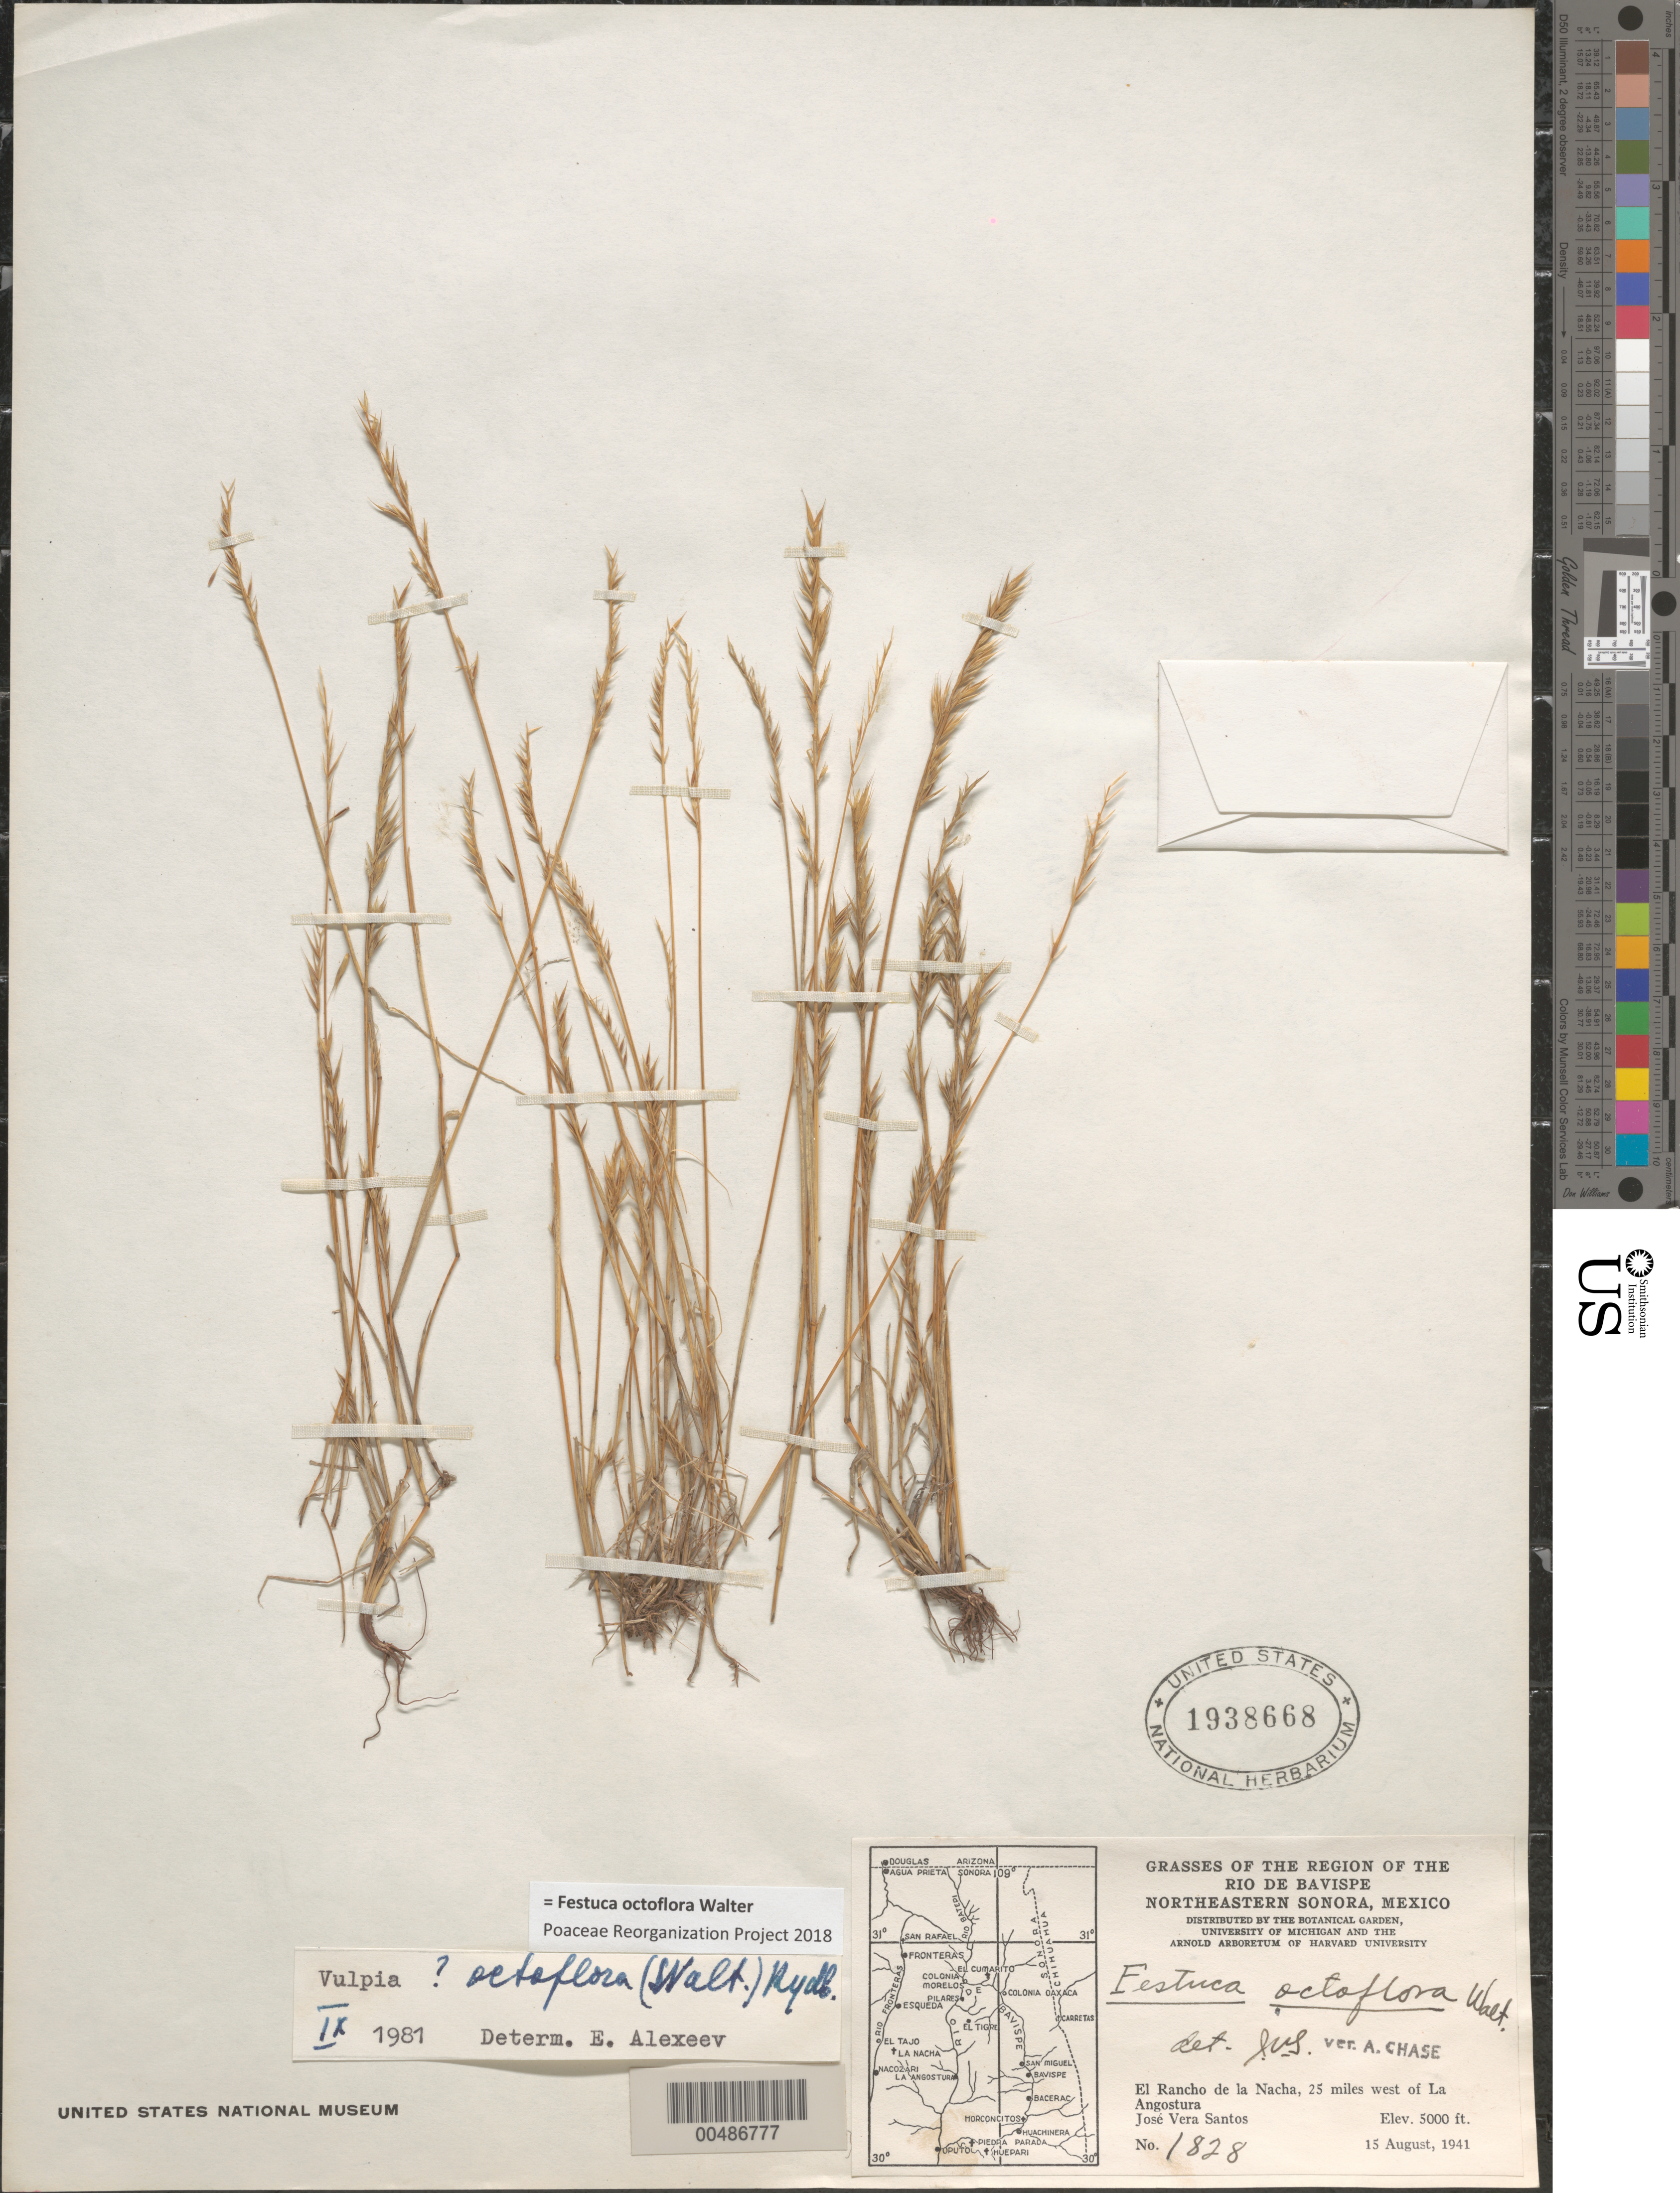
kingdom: Plantae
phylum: Tracheophyta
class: Liliopsida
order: Poales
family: Poaceae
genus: Festuca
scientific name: Festuca octoflora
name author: Walter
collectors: J. V. Santos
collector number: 1828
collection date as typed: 15 Aug 1941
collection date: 1941-08-15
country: Mexico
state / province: Sonora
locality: Region of the Rio de Bavispe, NE Sonora, El Rancho de la Nacha, 25 mi W of La Angostura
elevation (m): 1524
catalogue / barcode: US 1938668